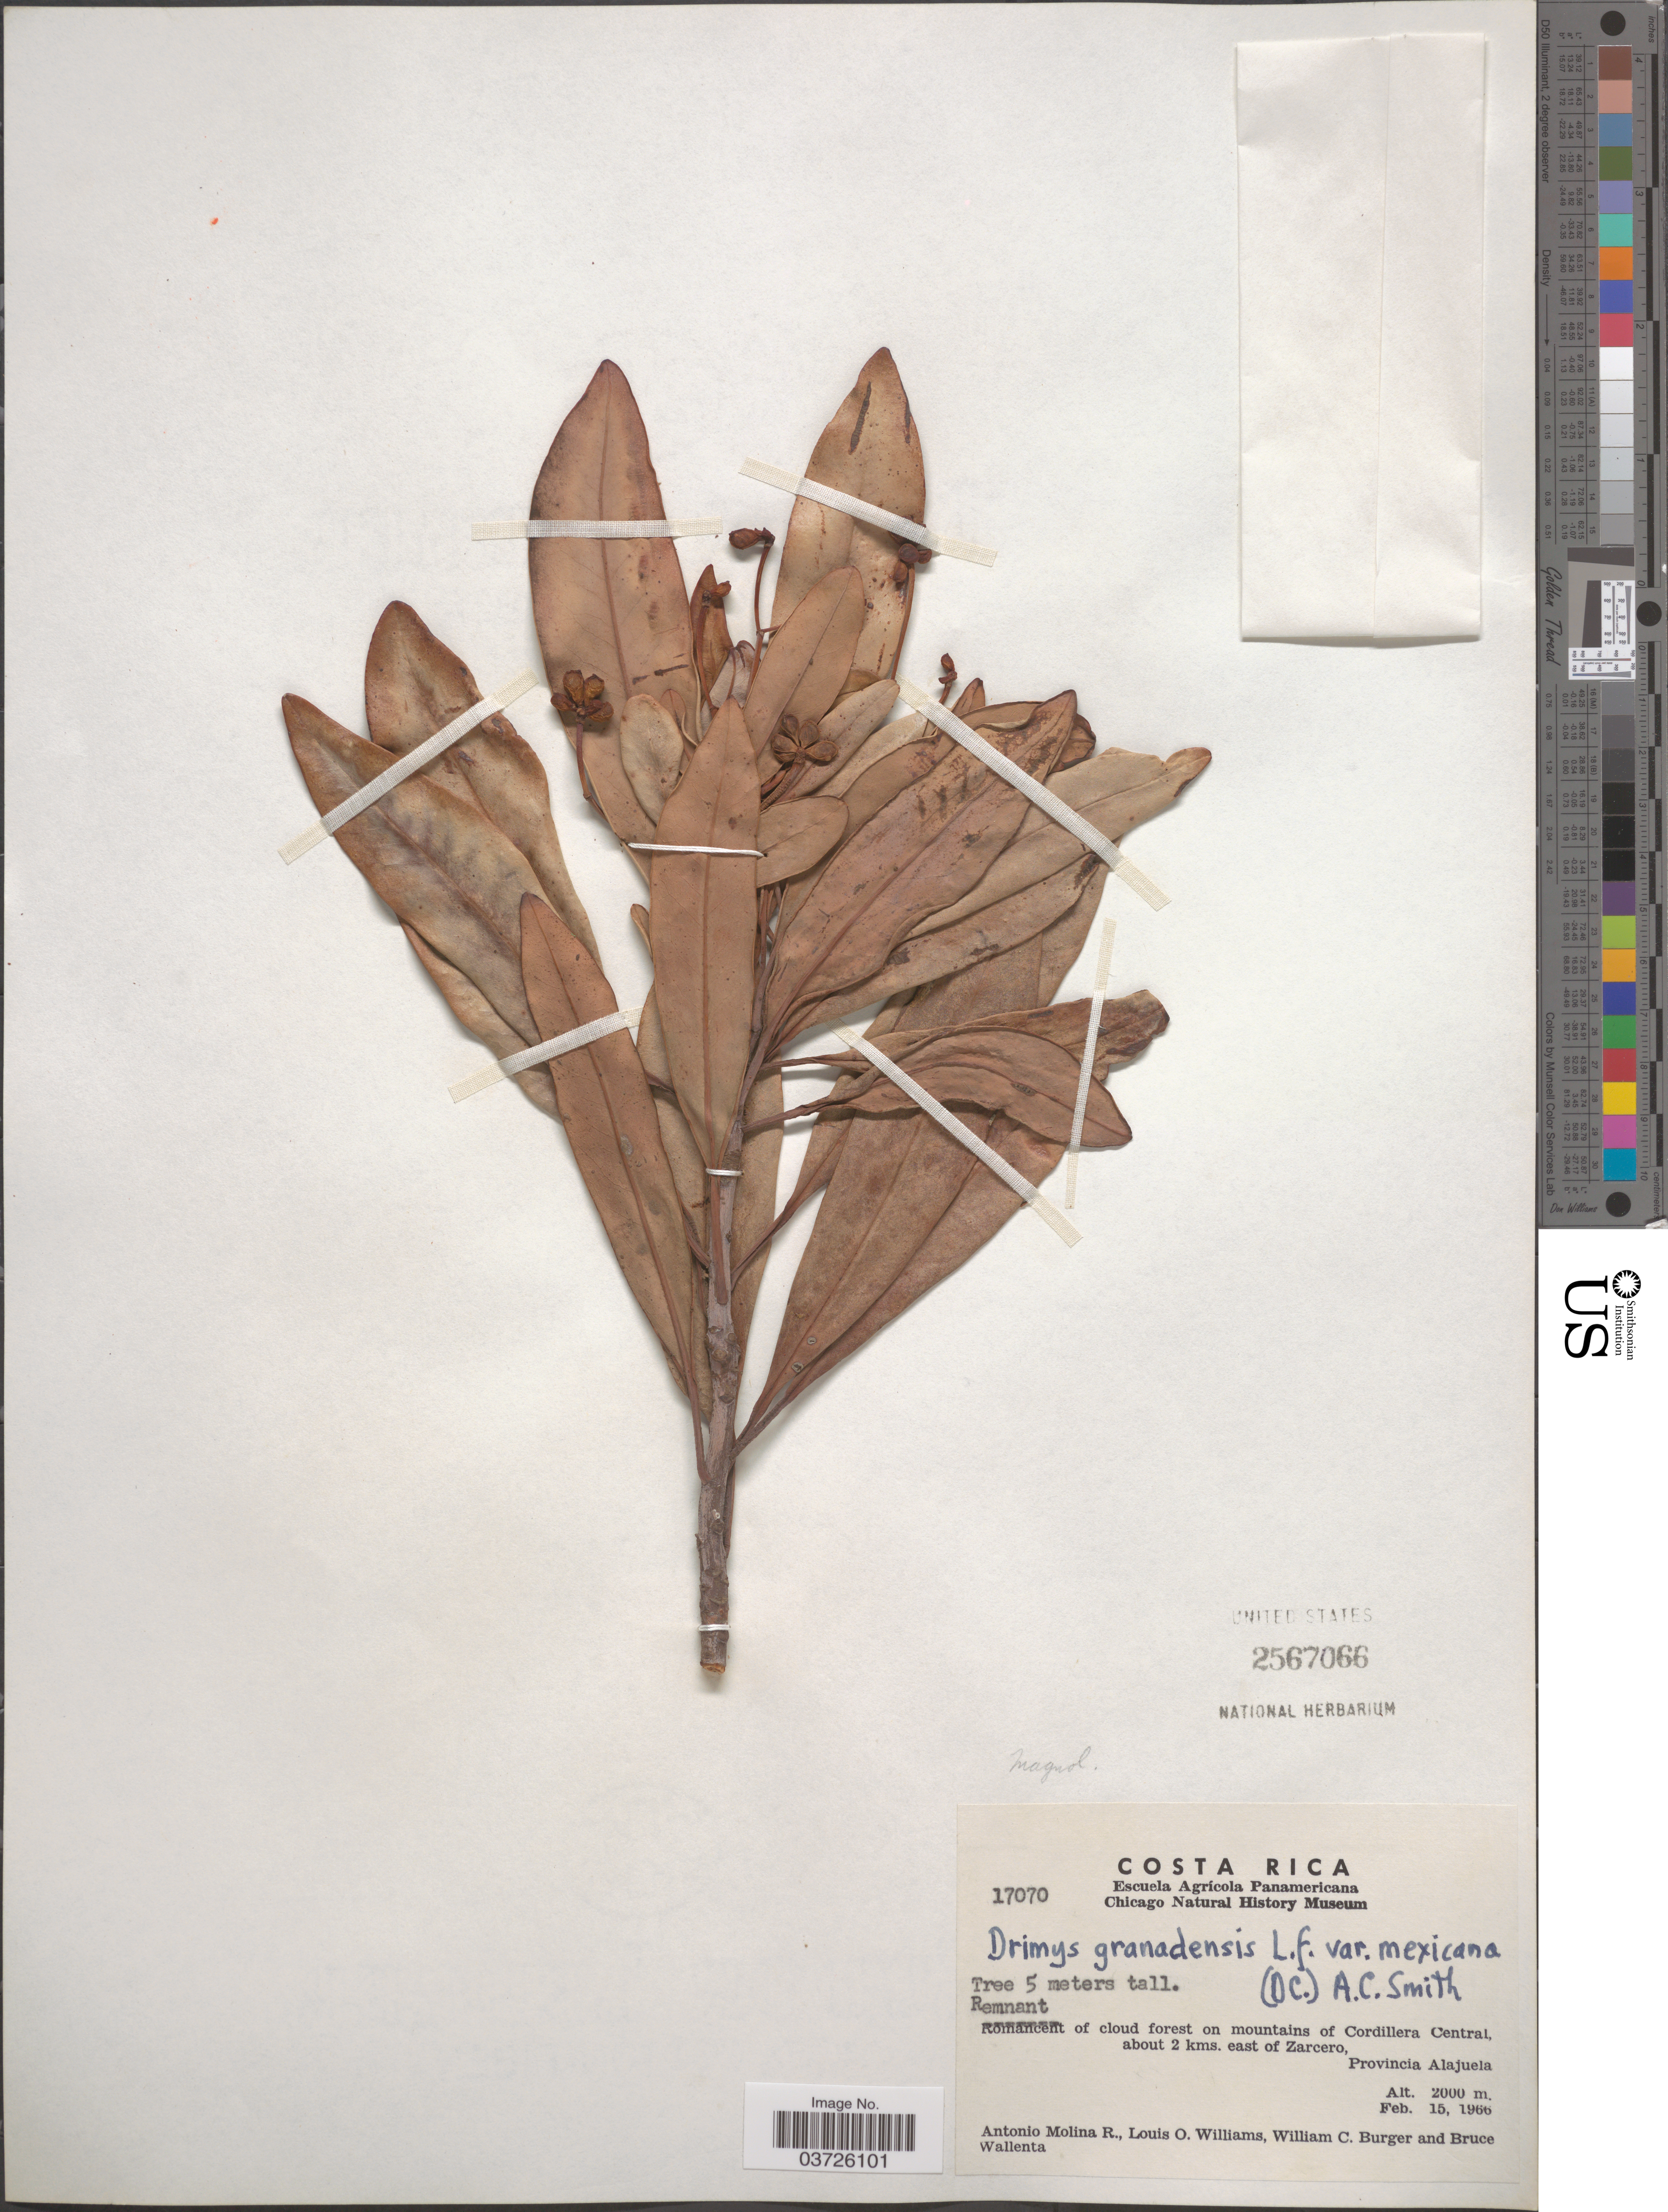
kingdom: Plantae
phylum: Tracheophyta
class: Magnoliopsida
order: Canellales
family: Winteraceae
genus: Drimys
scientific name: Drimys granadensis var. mexicana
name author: L. f.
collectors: A. Molina R., L. O. Williams, W. Burger & B. Wallenta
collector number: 17070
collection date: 1966-02-15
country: Costa Rica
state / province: Alajuela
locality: On mountains of Cordillera Central, about 2 kms. east of Zarcero.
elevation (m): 2000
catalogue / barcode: US 2567066